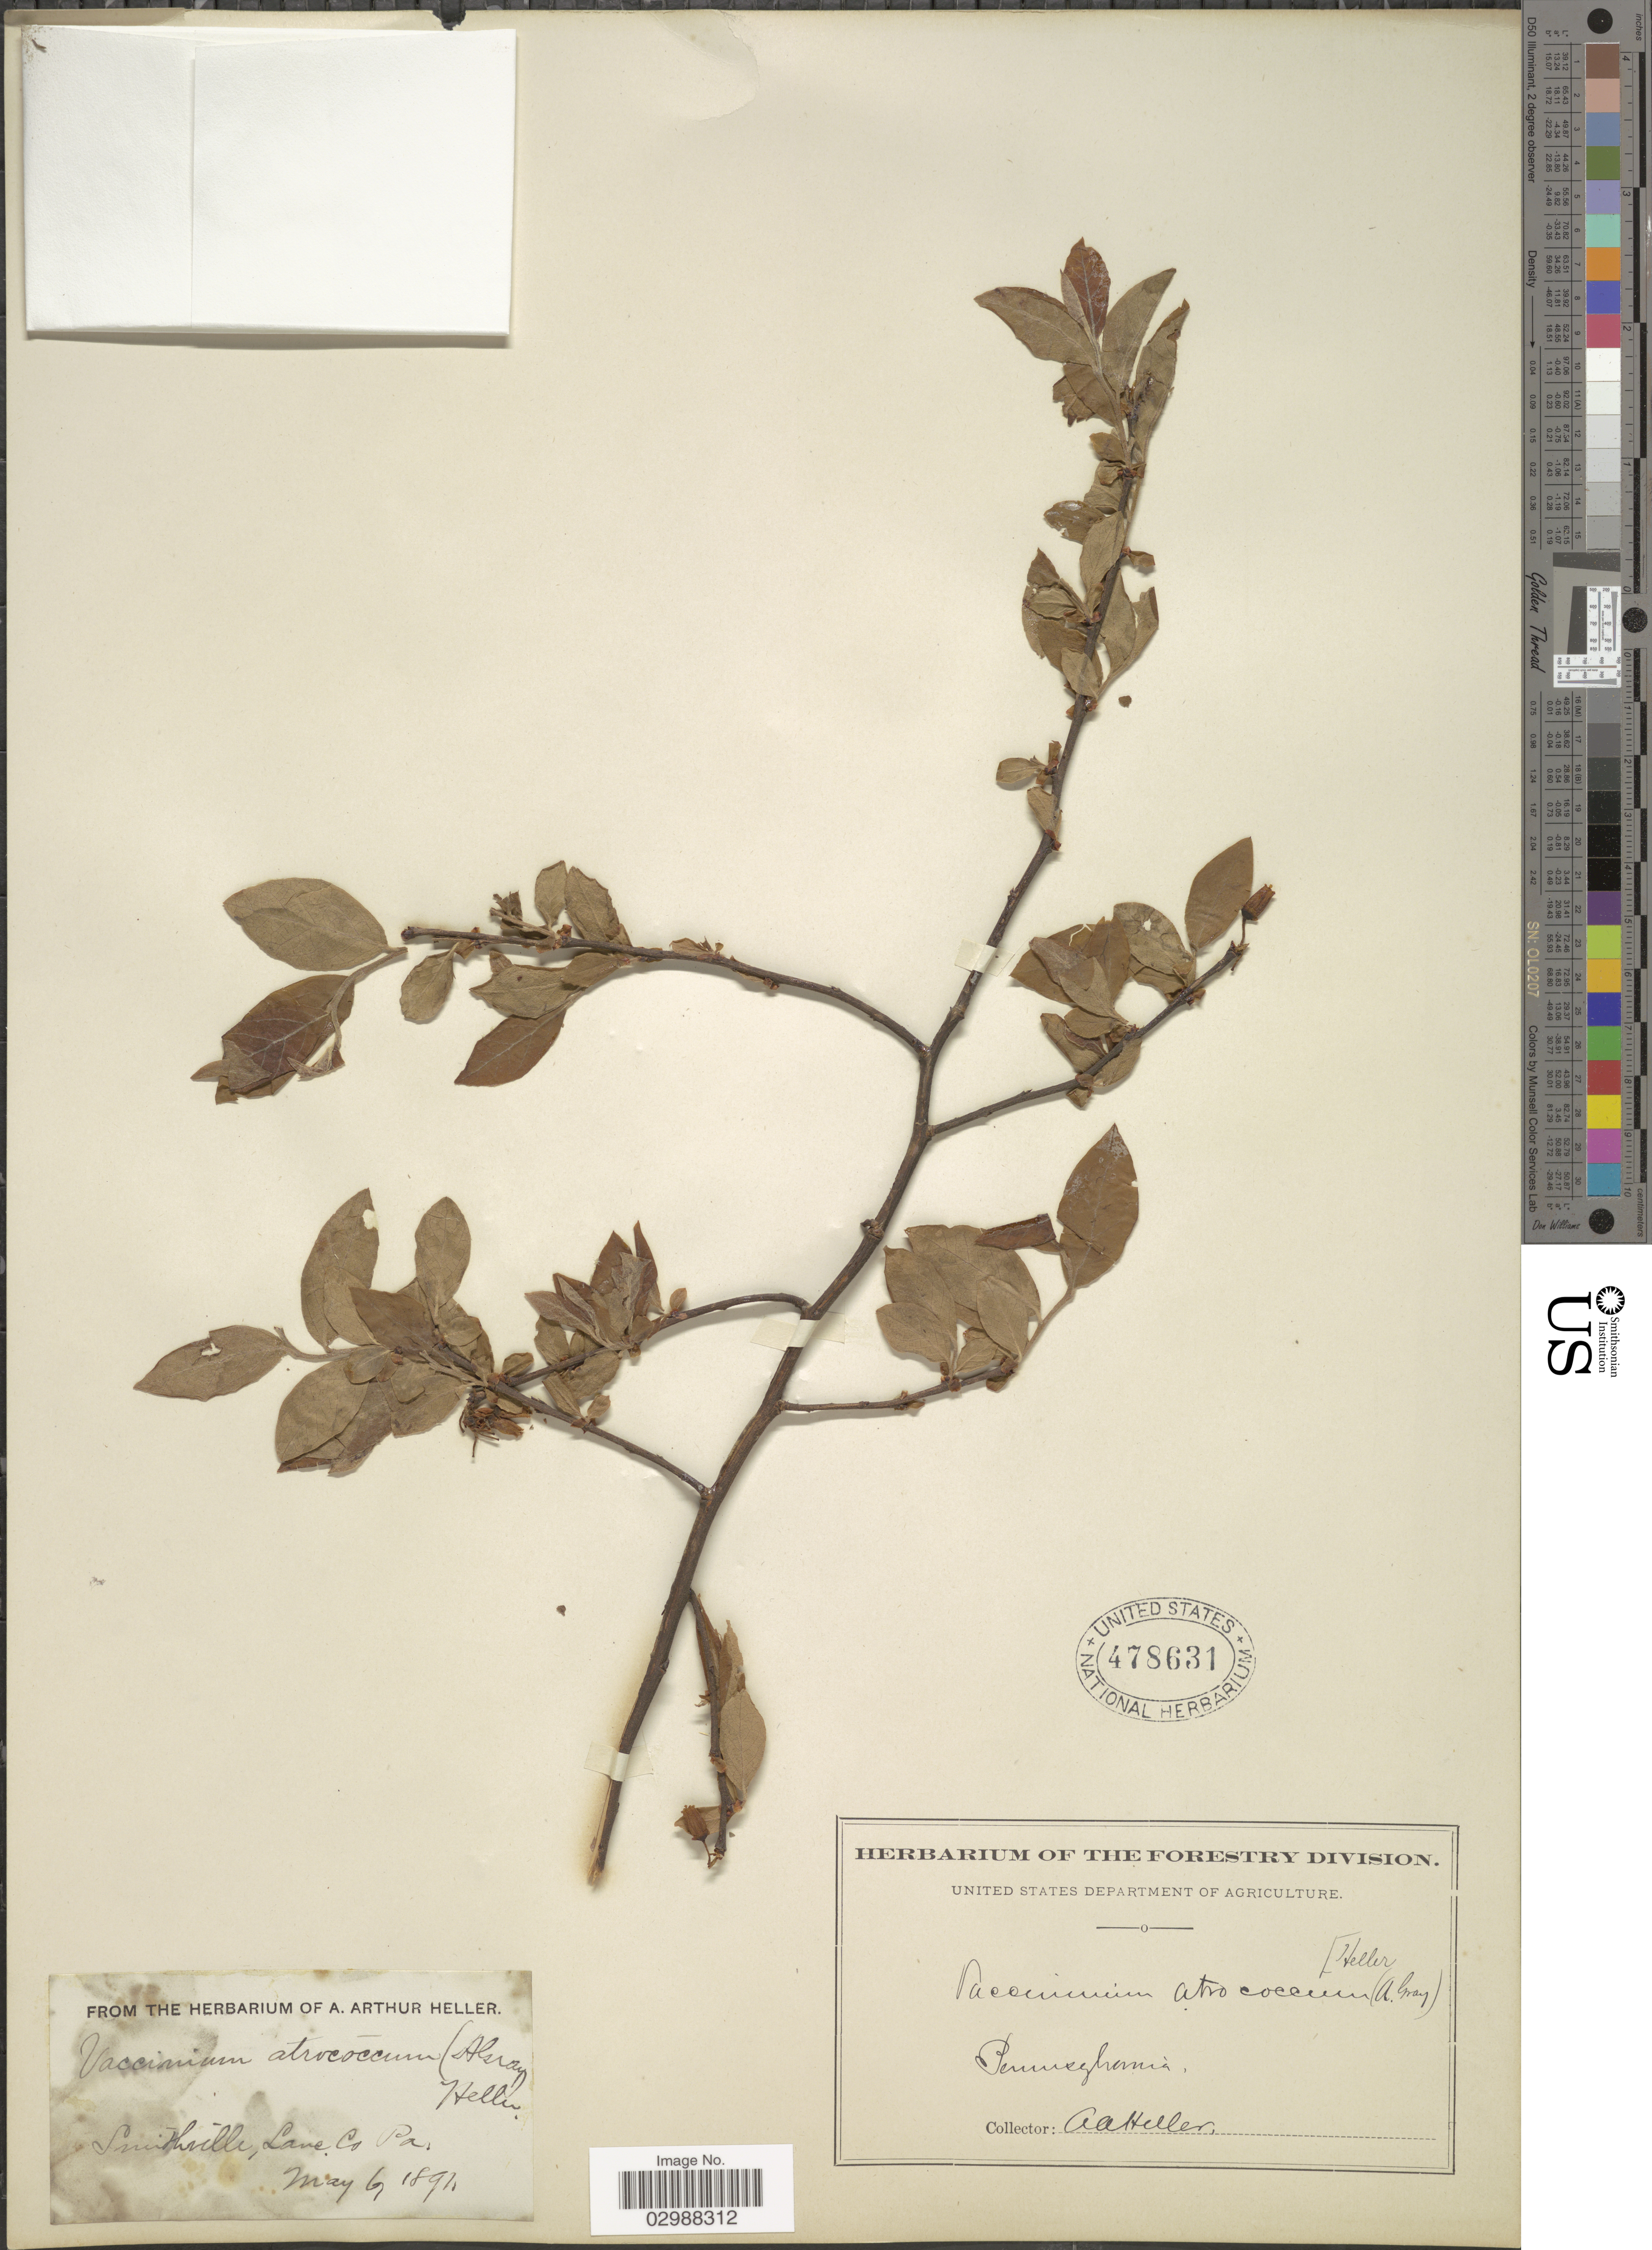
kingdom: Plantae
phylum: Tracheophyta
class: Magnoliopsida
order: Ericales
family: Ericaceae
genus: Vaccinium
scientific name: Vaccinium fuscatum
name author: Aiton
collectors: A. A. Heller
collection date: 1891-05-06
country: United States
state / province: Pennsylvania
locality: Smithville, Lane Co.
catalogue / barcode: US 478631